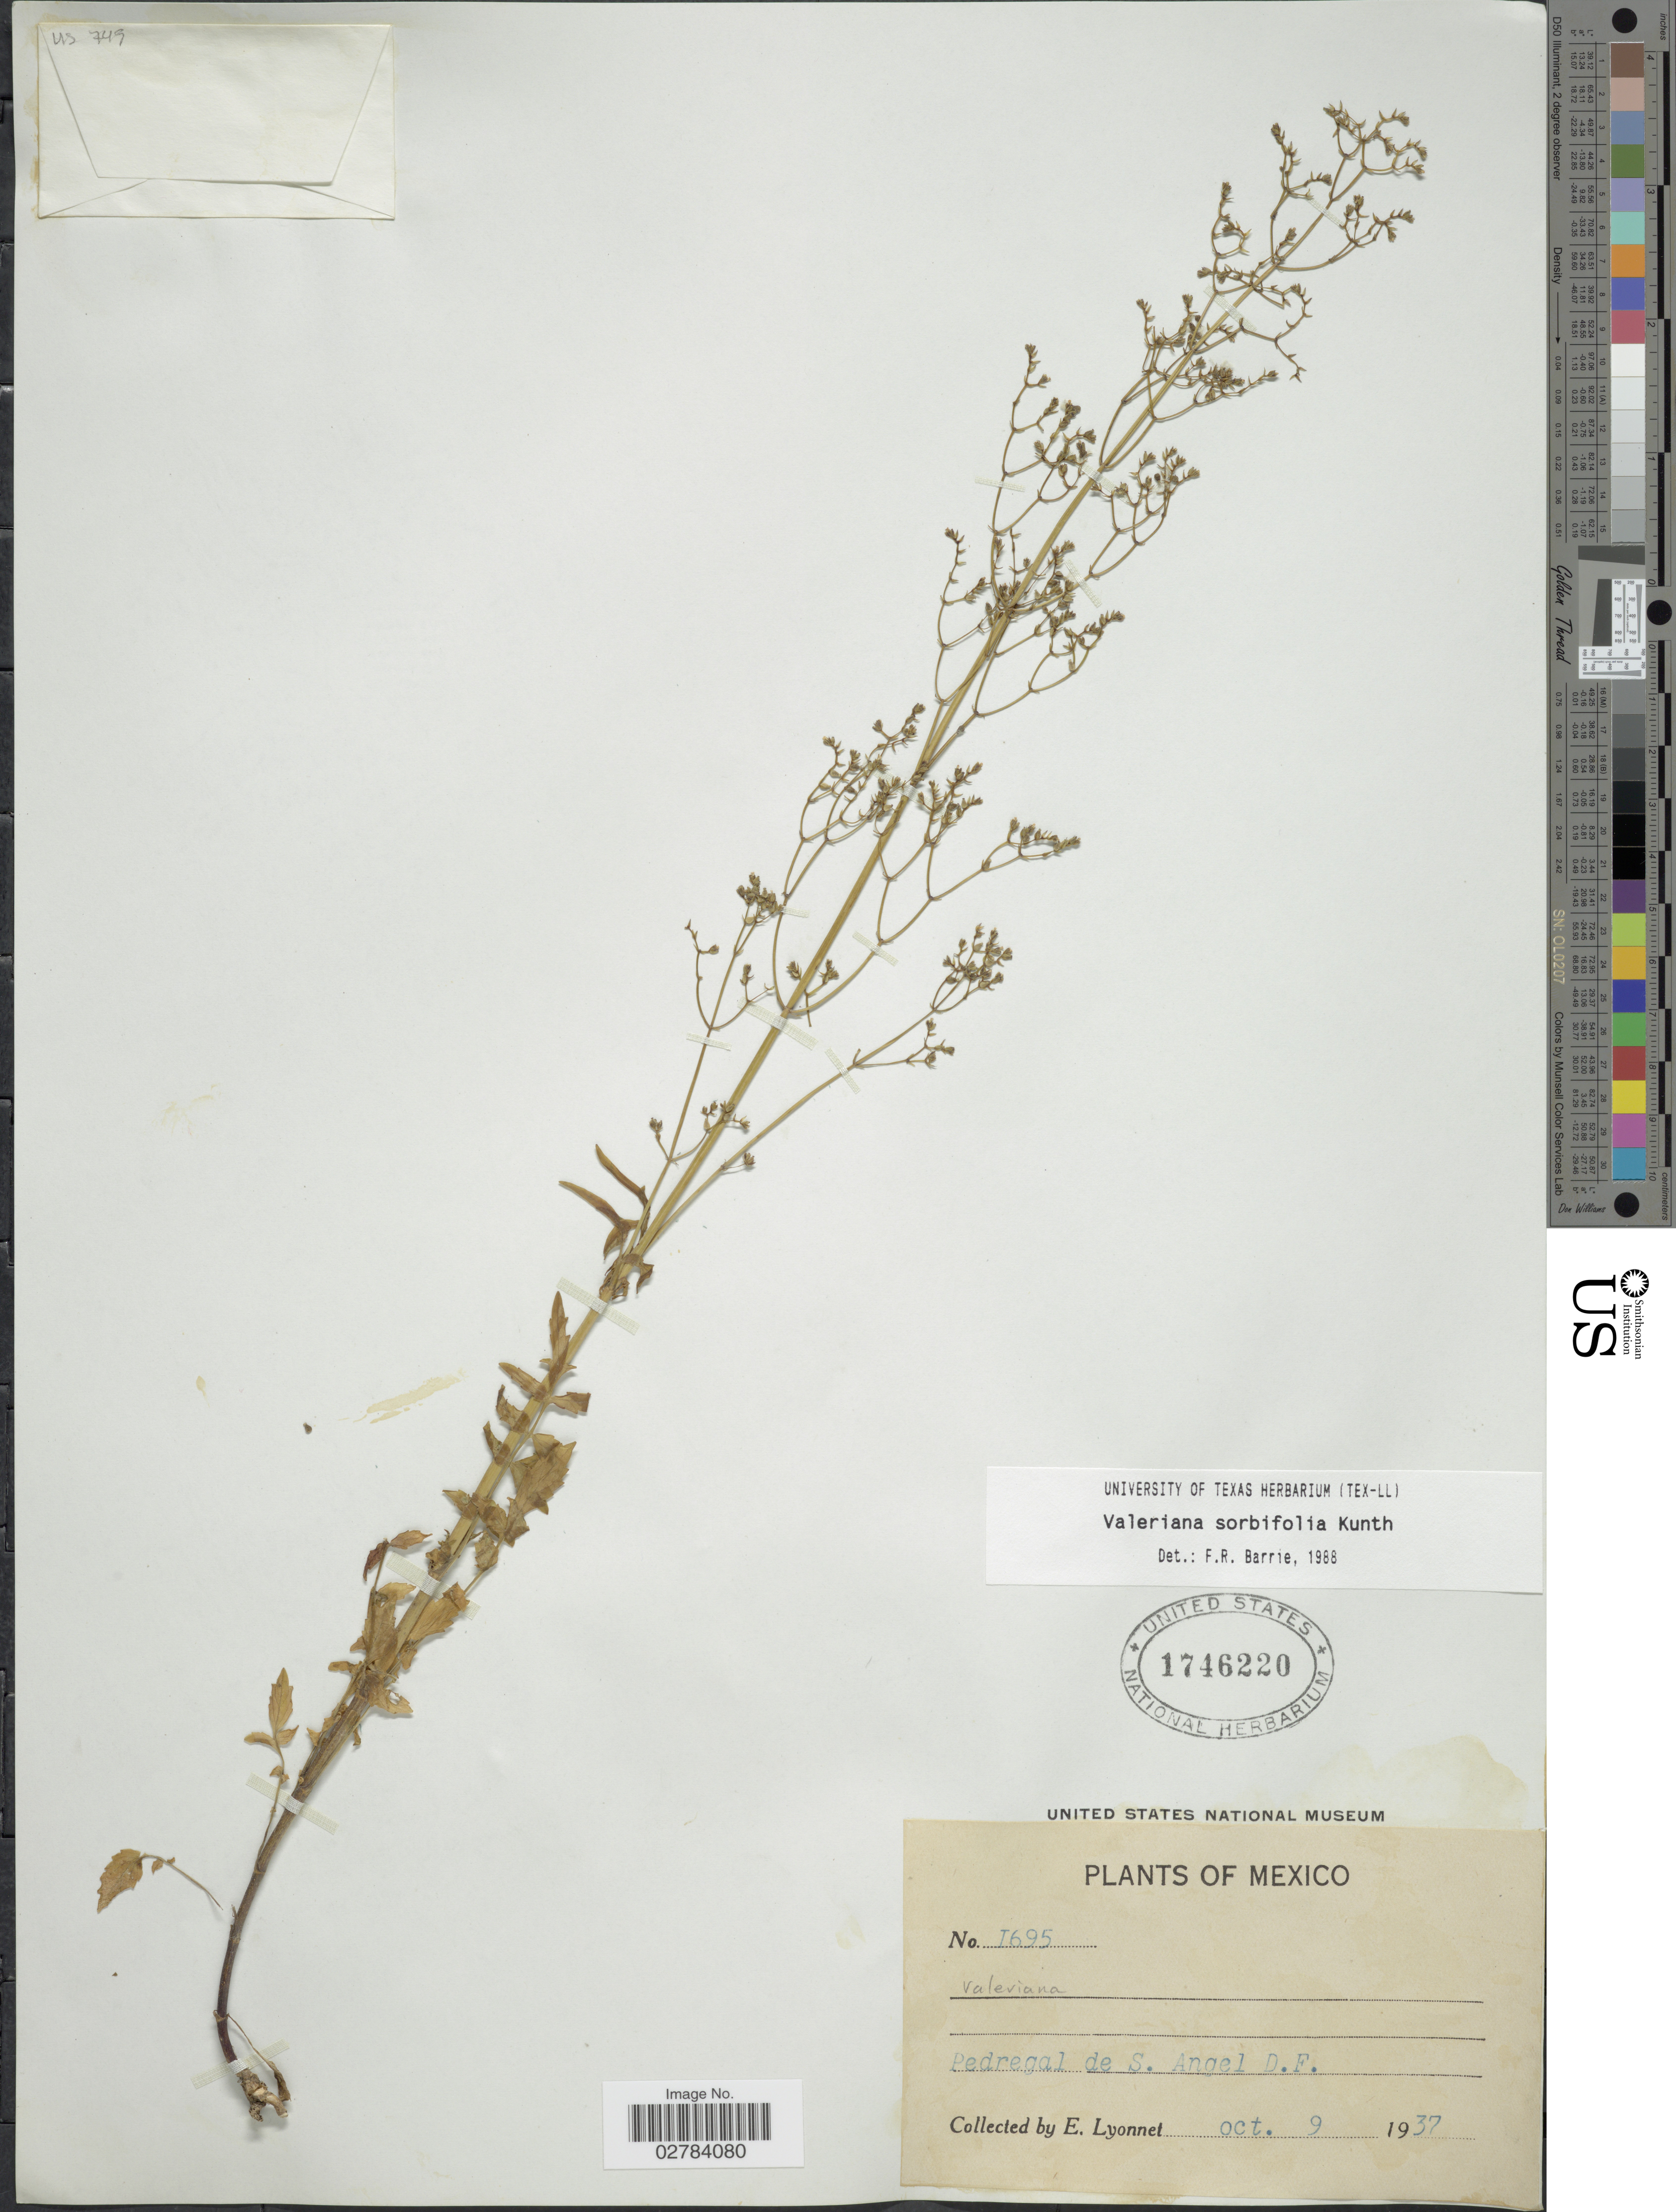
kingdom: Plantae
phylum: Tracheophyta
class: Magnoliopsida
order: Dipsacales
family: Caprifoliaceae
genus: Valeriana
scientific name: Valeriana sorbifolia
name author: Kunth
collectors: E. Lyonnet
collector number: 1695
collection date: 1937-10-09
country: Mexico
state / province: Distrito Federal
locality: Pedregal de S. Angel.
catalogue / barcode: US 1746220